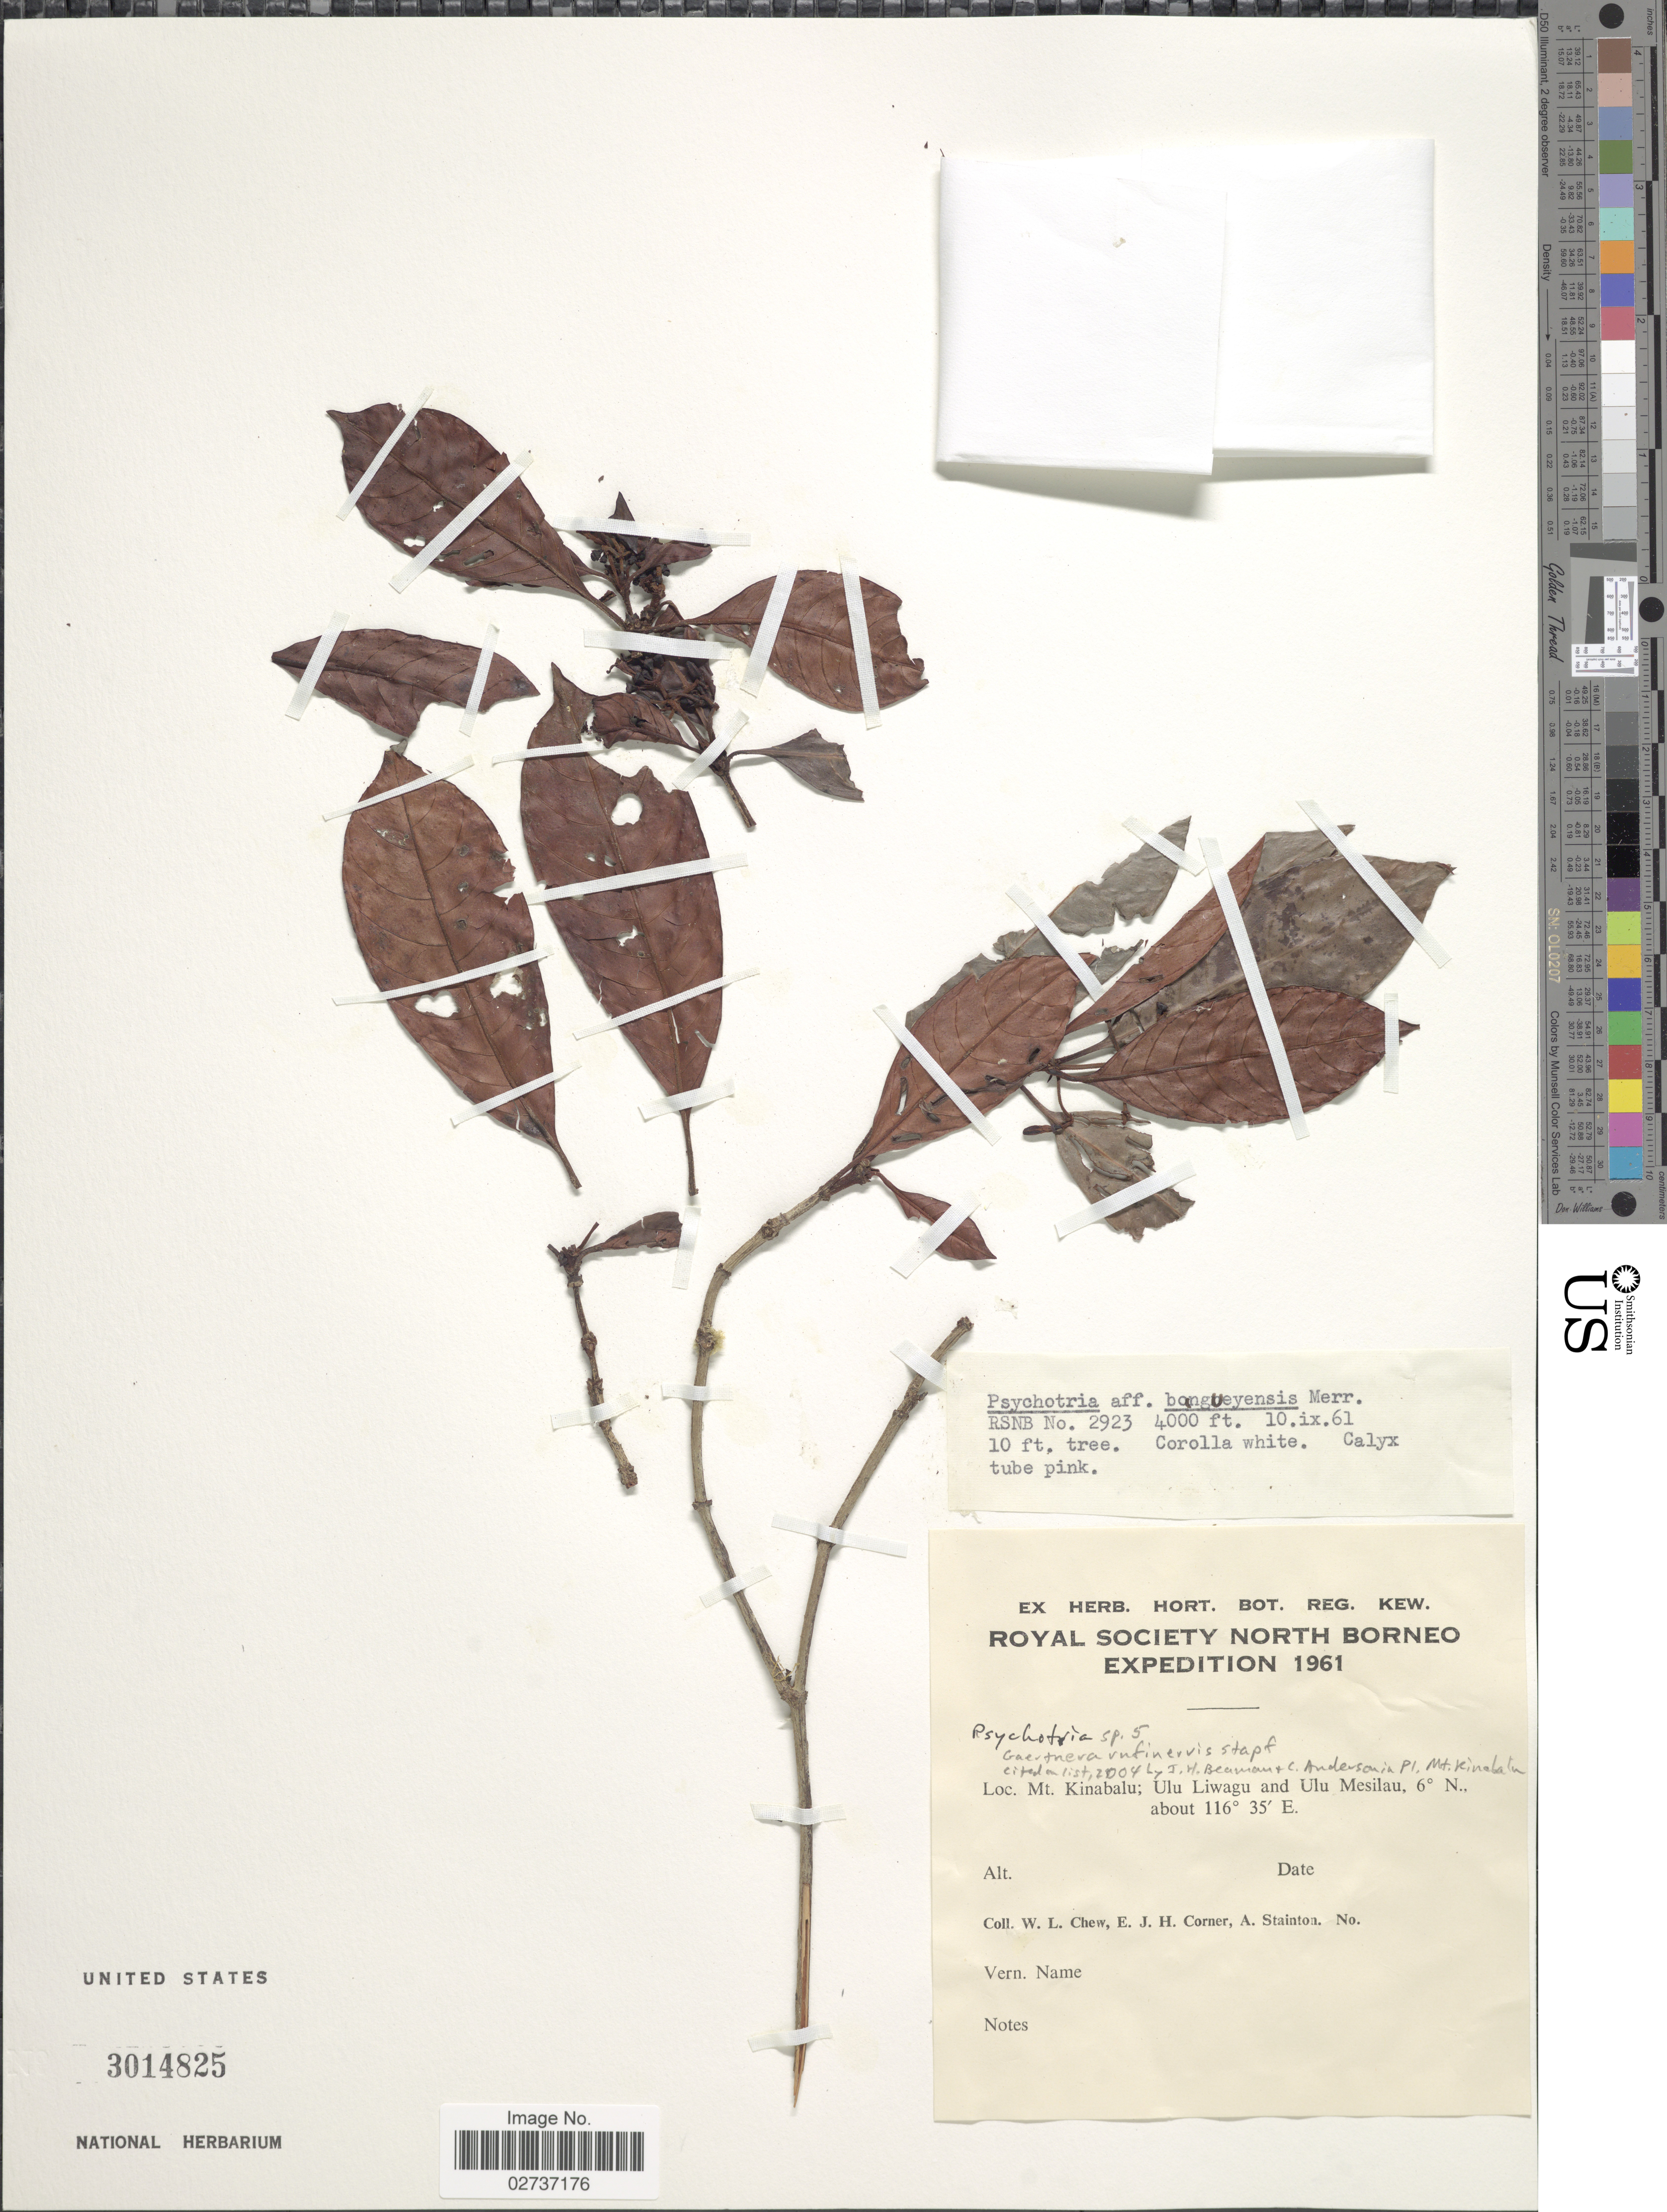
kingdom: Plantae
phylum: Tracheophyta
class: Magnoliopsida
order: Gentianales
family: Rubiaceae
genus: Psychotria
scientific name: Psychotria sp.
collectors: W. Chew, E. Corner & A. Stainton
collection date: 1961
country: Malaysia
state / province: Sabah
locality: North Borneo, Mt. Kinabalu; Ulu Liwagu and Ulu Mesilau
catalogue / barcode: US 3014825